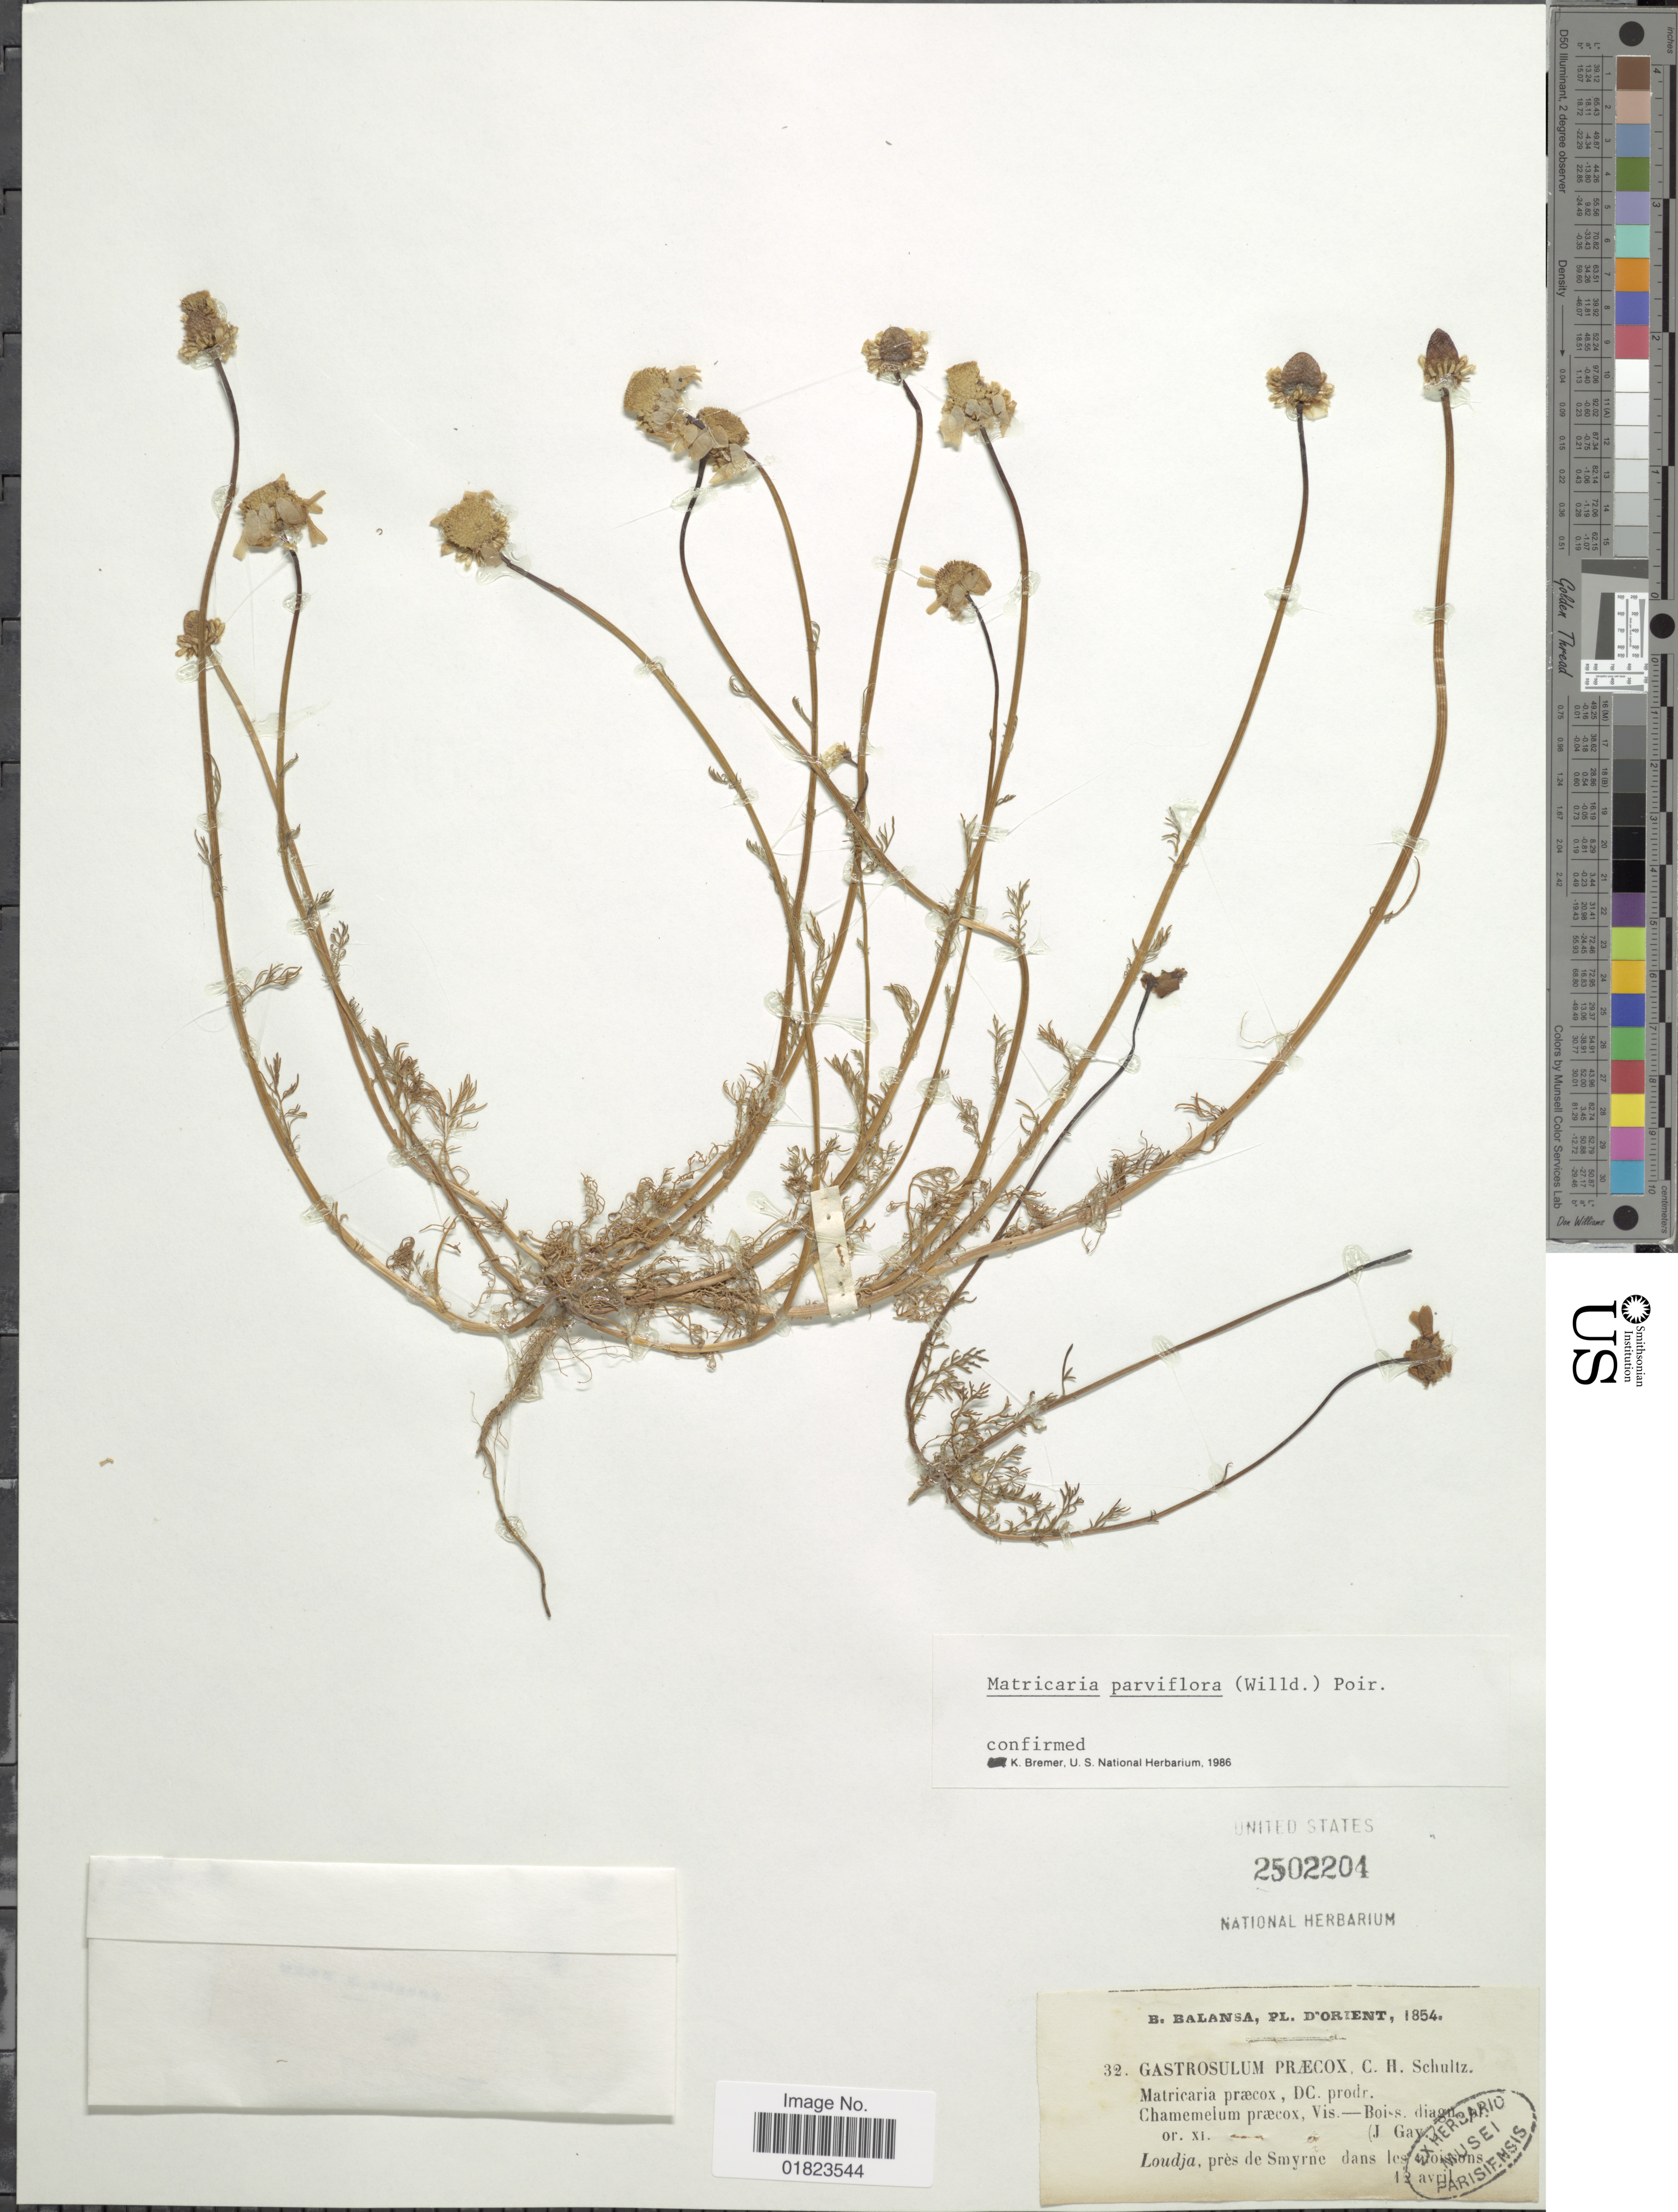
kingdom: Plantae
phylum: Tracheophyta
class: Magnoliopsida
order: Asterales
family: Asteraceae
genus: Tripleurospermum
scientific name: Tripleurospermum parviflorum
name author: (Willd.) Pobed.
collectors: B. Balansa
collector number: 32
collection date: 1854-04-12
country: Turkey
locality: D'Orient. Loudja, pres de Smyrne dans les moissons.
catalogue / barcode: US 2502204